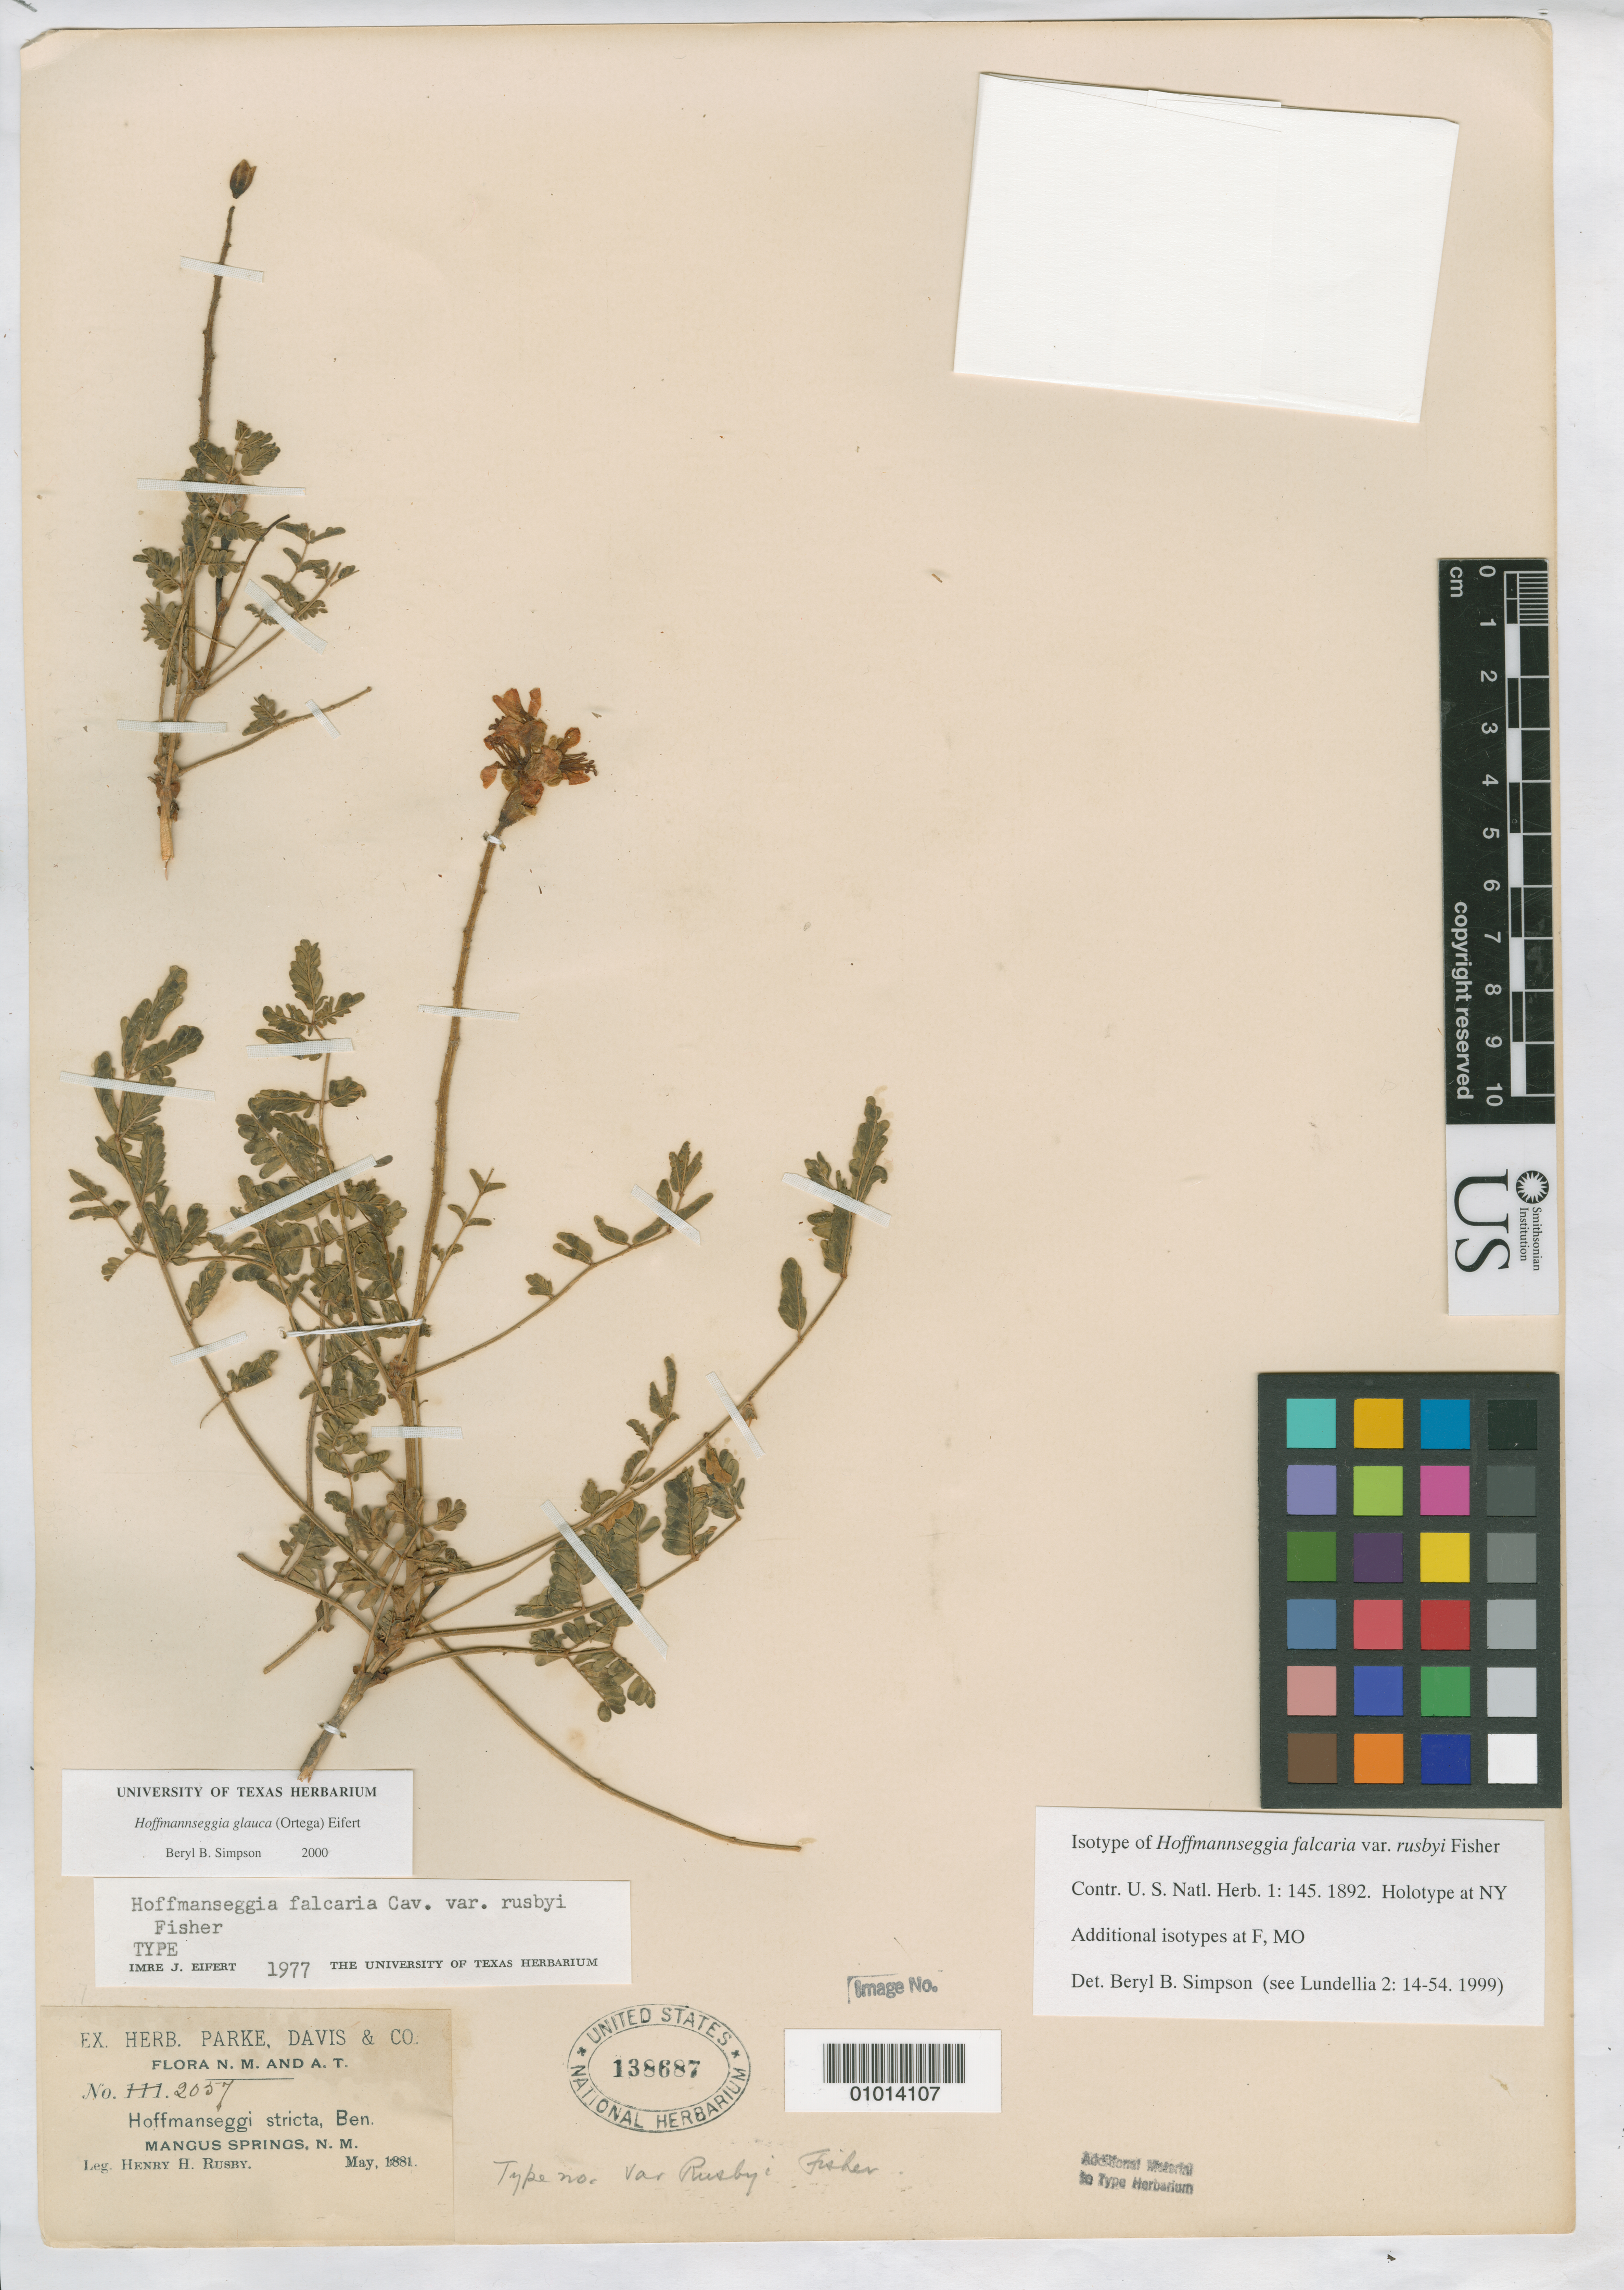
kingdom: Plantae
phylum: Tracheophyta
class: Magnoliopsida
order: Fabales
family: Fabaceae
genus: Hoffmannseggia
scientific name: Hoffmannseggia falcaria var. rusbyi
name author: Fisher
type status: Isolectotype; Type Collection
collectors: H. H. Rusby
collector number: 111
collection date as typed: May 1881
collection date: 1881-05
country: United States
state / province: New Mexico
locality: Mangus Springs.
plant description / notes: Mauz (2011) cites "holotype" at GH but protologue cites one collection but two herbaria ("Herb. J. Donnell-Smith and Missouri Botanical Gardens"). Effectively lectotypified by Simpson (citing "holotype" at NY) but note that one sheet ex Donn. Sm. herbarium is annotated as "Type".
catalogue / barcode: US 138687